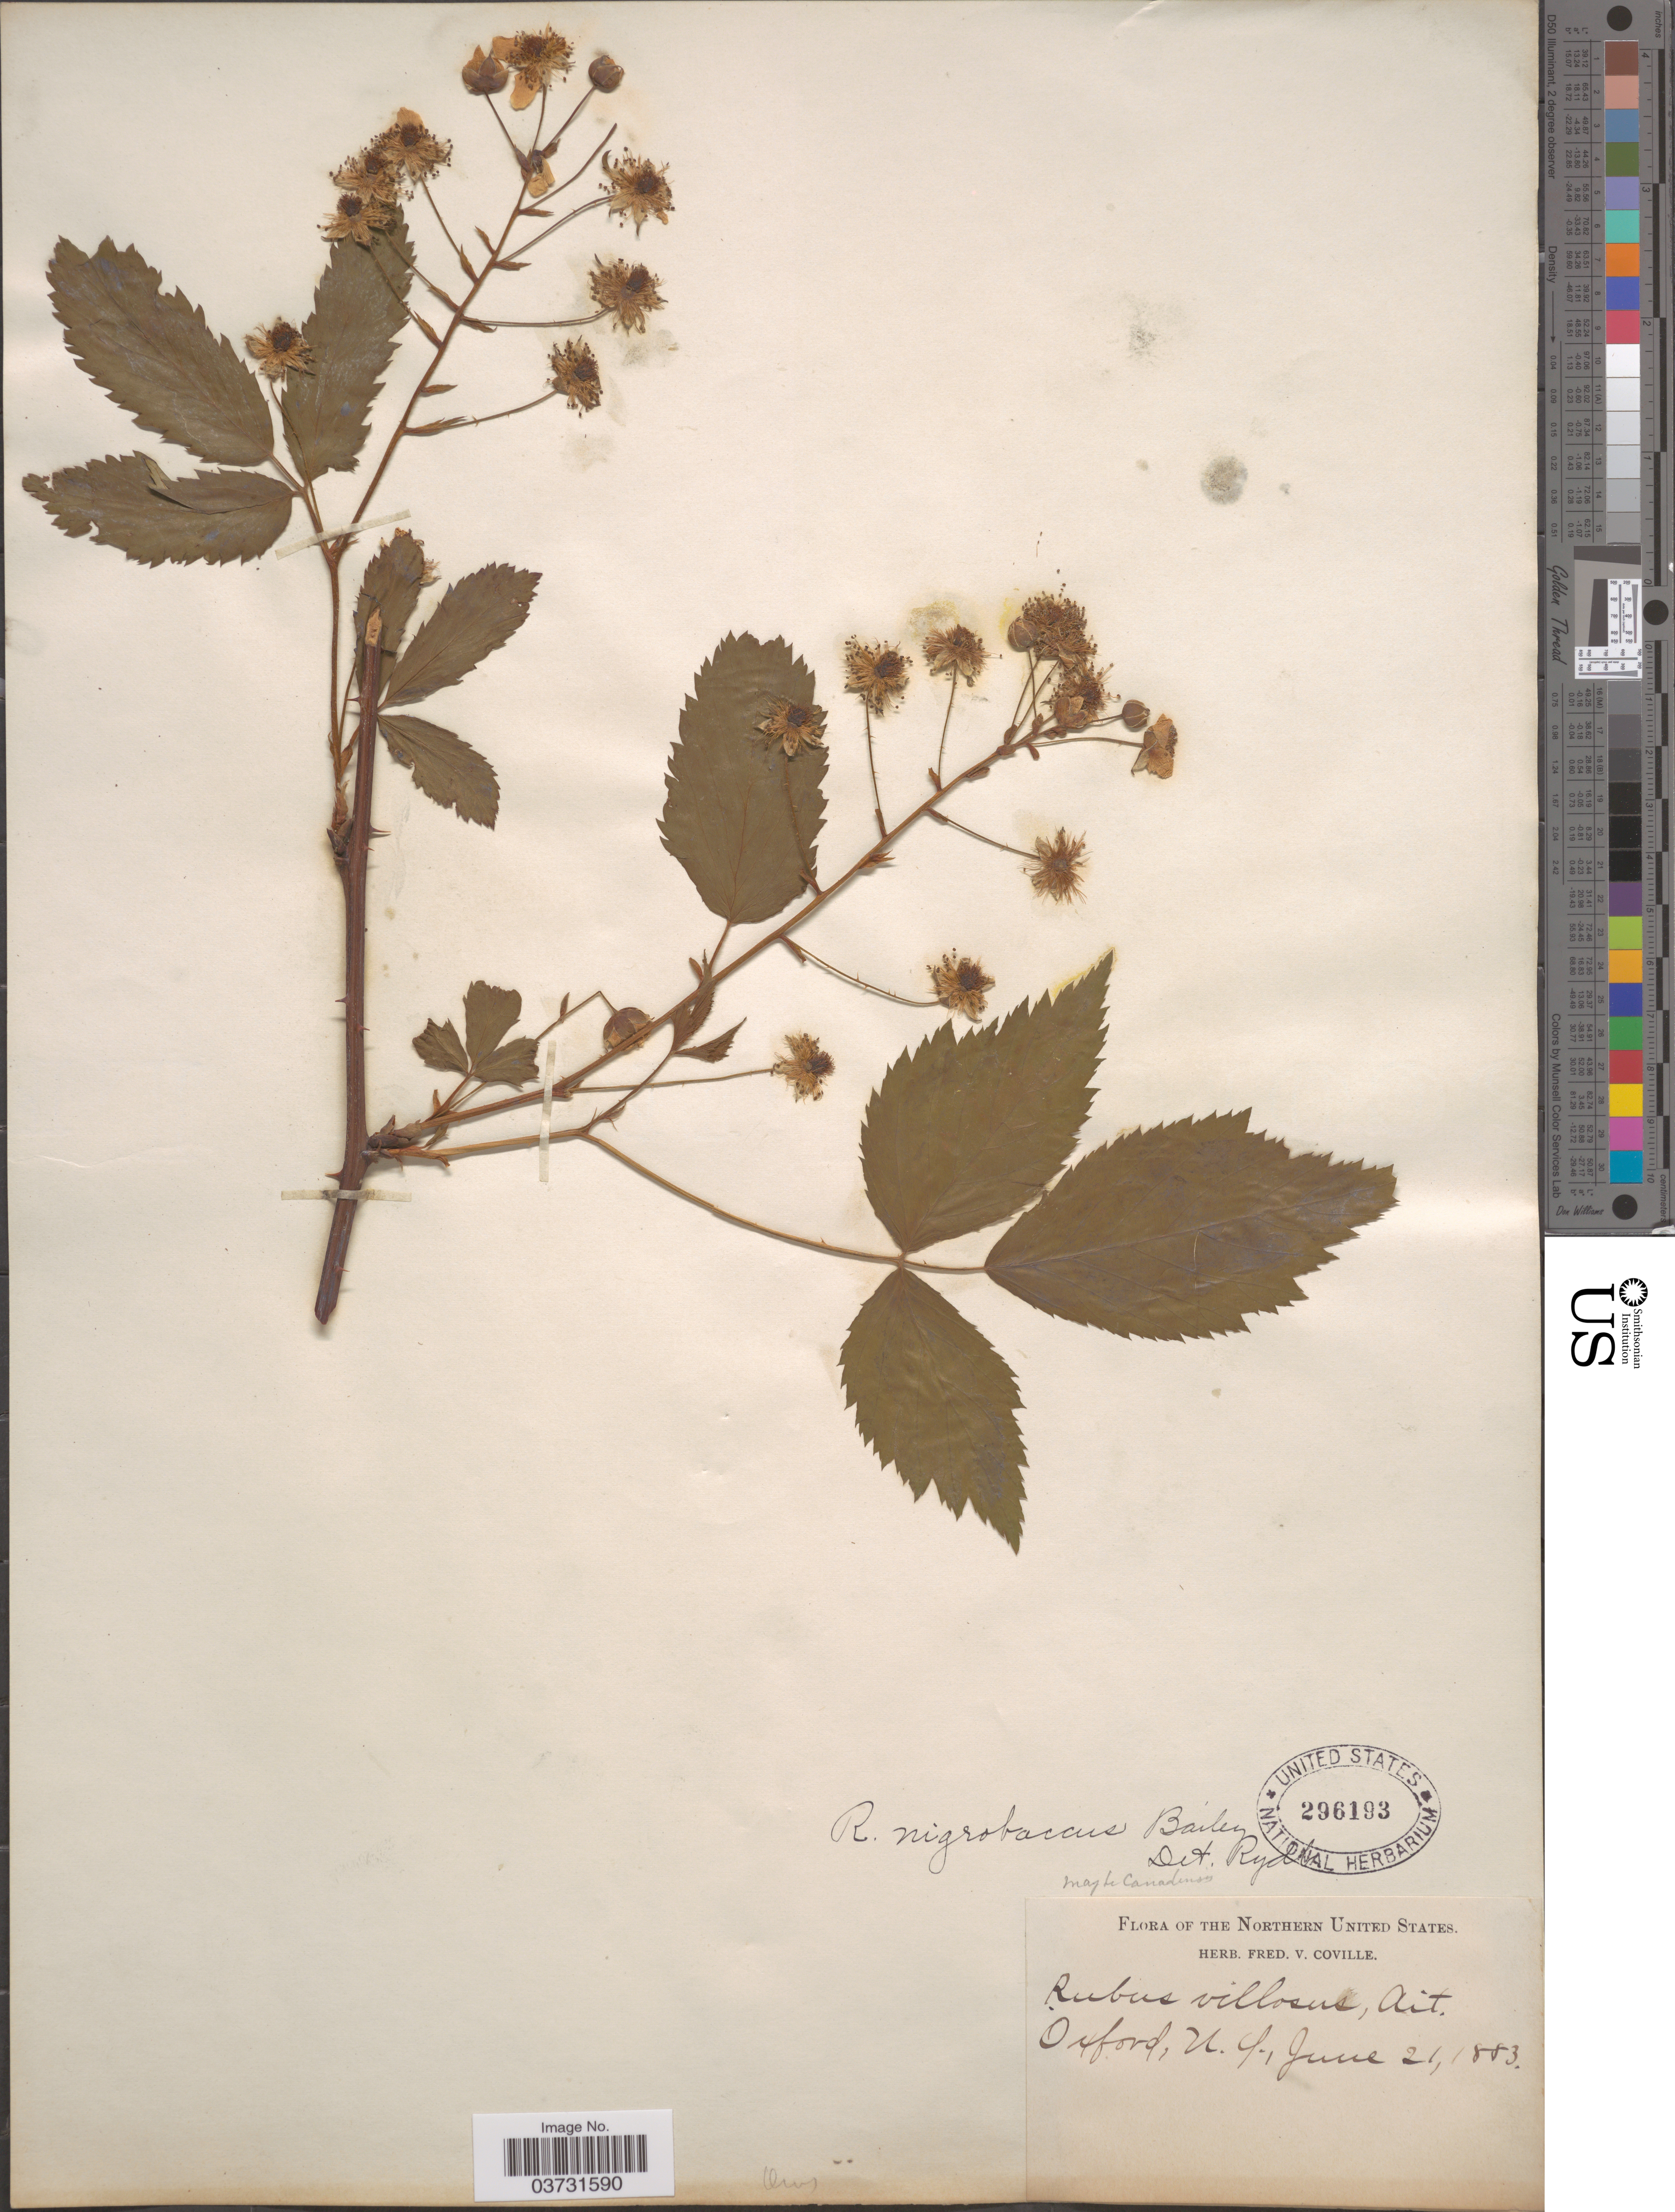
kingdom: Plantae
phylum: Tracheophyta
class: Magnoliopsida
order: Rosales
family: Rosaceae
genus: Rubus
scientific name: Rubus nigrobaccus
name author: L.H. Bailey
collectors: ex herb. Fred. V. Coville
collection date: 1883-06-21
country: United States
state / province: New York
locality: Northern United States. Oxford.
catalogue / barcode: US 296193